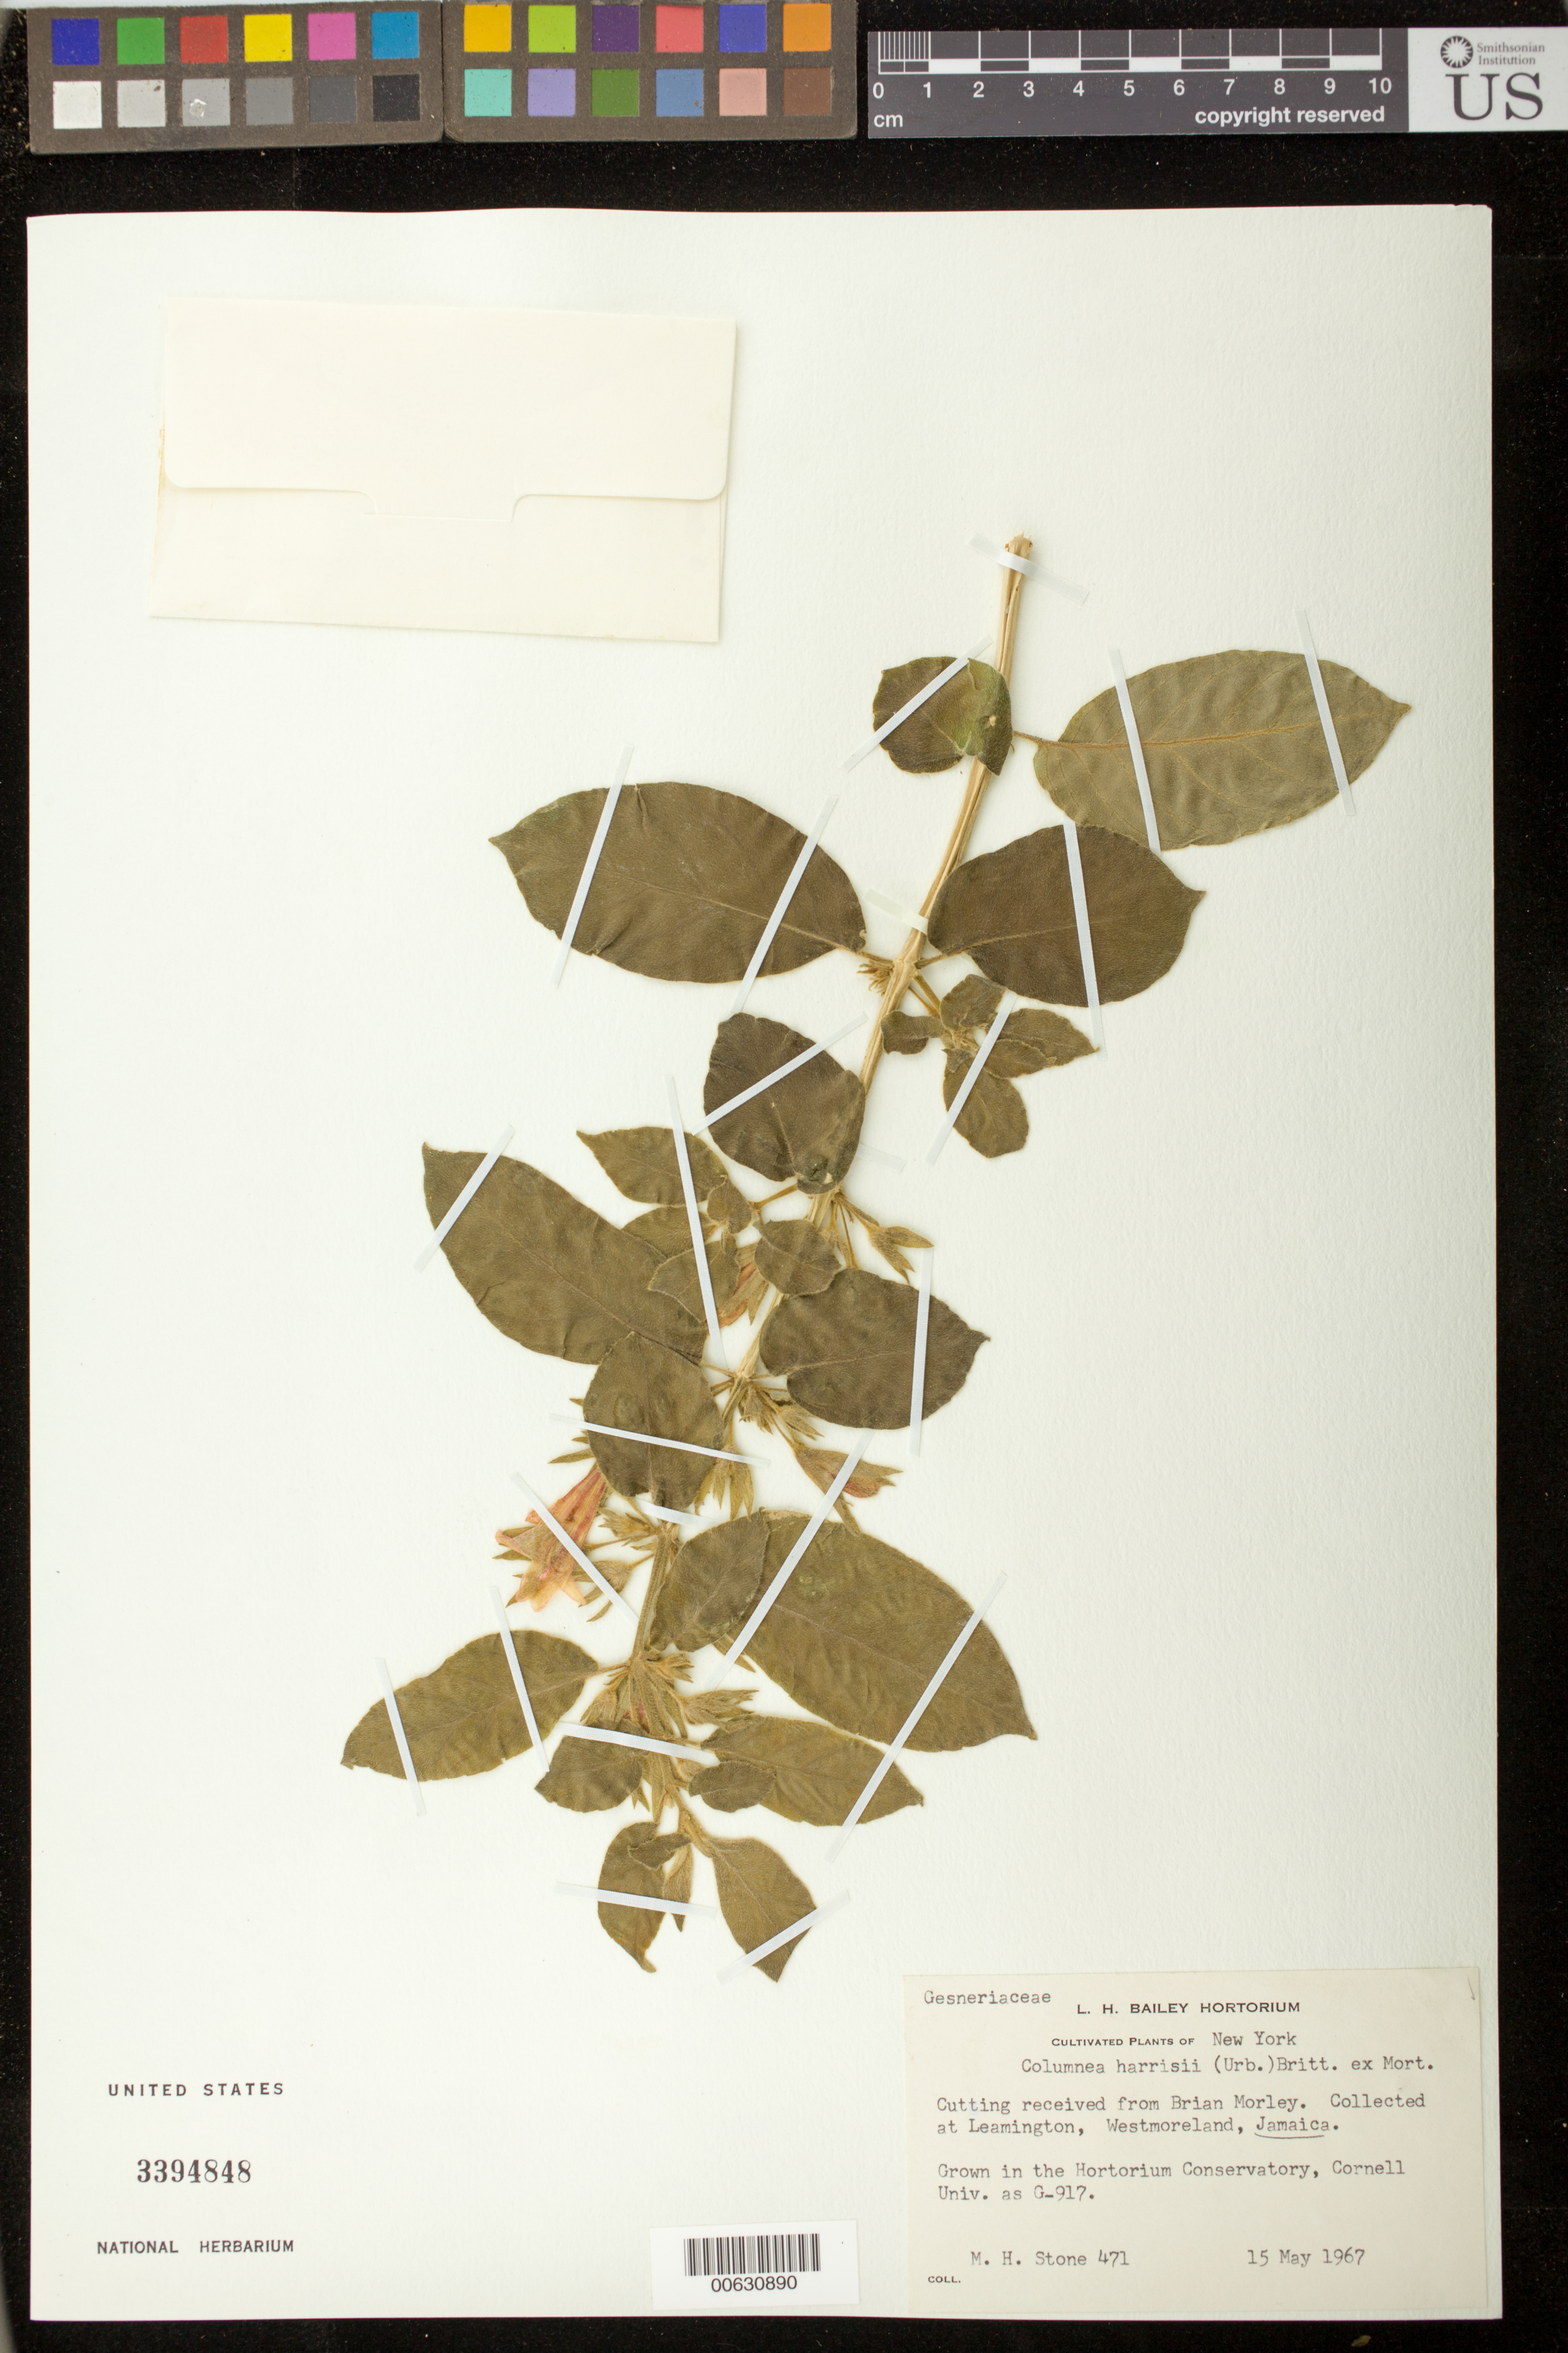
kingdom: Plantae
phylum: Tracheophyta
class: Magnoliopsida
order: Lamiales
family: Gesneriaceae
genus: Columnea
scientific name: Columnea harrisii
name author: (Urb.) Britton ex C.V. Morton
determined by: Skog, Laurence E.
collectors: M. Stone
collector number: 471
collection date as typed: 15 May 1967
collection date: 1967-05-15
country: Jamaica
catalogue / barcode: US 3394848